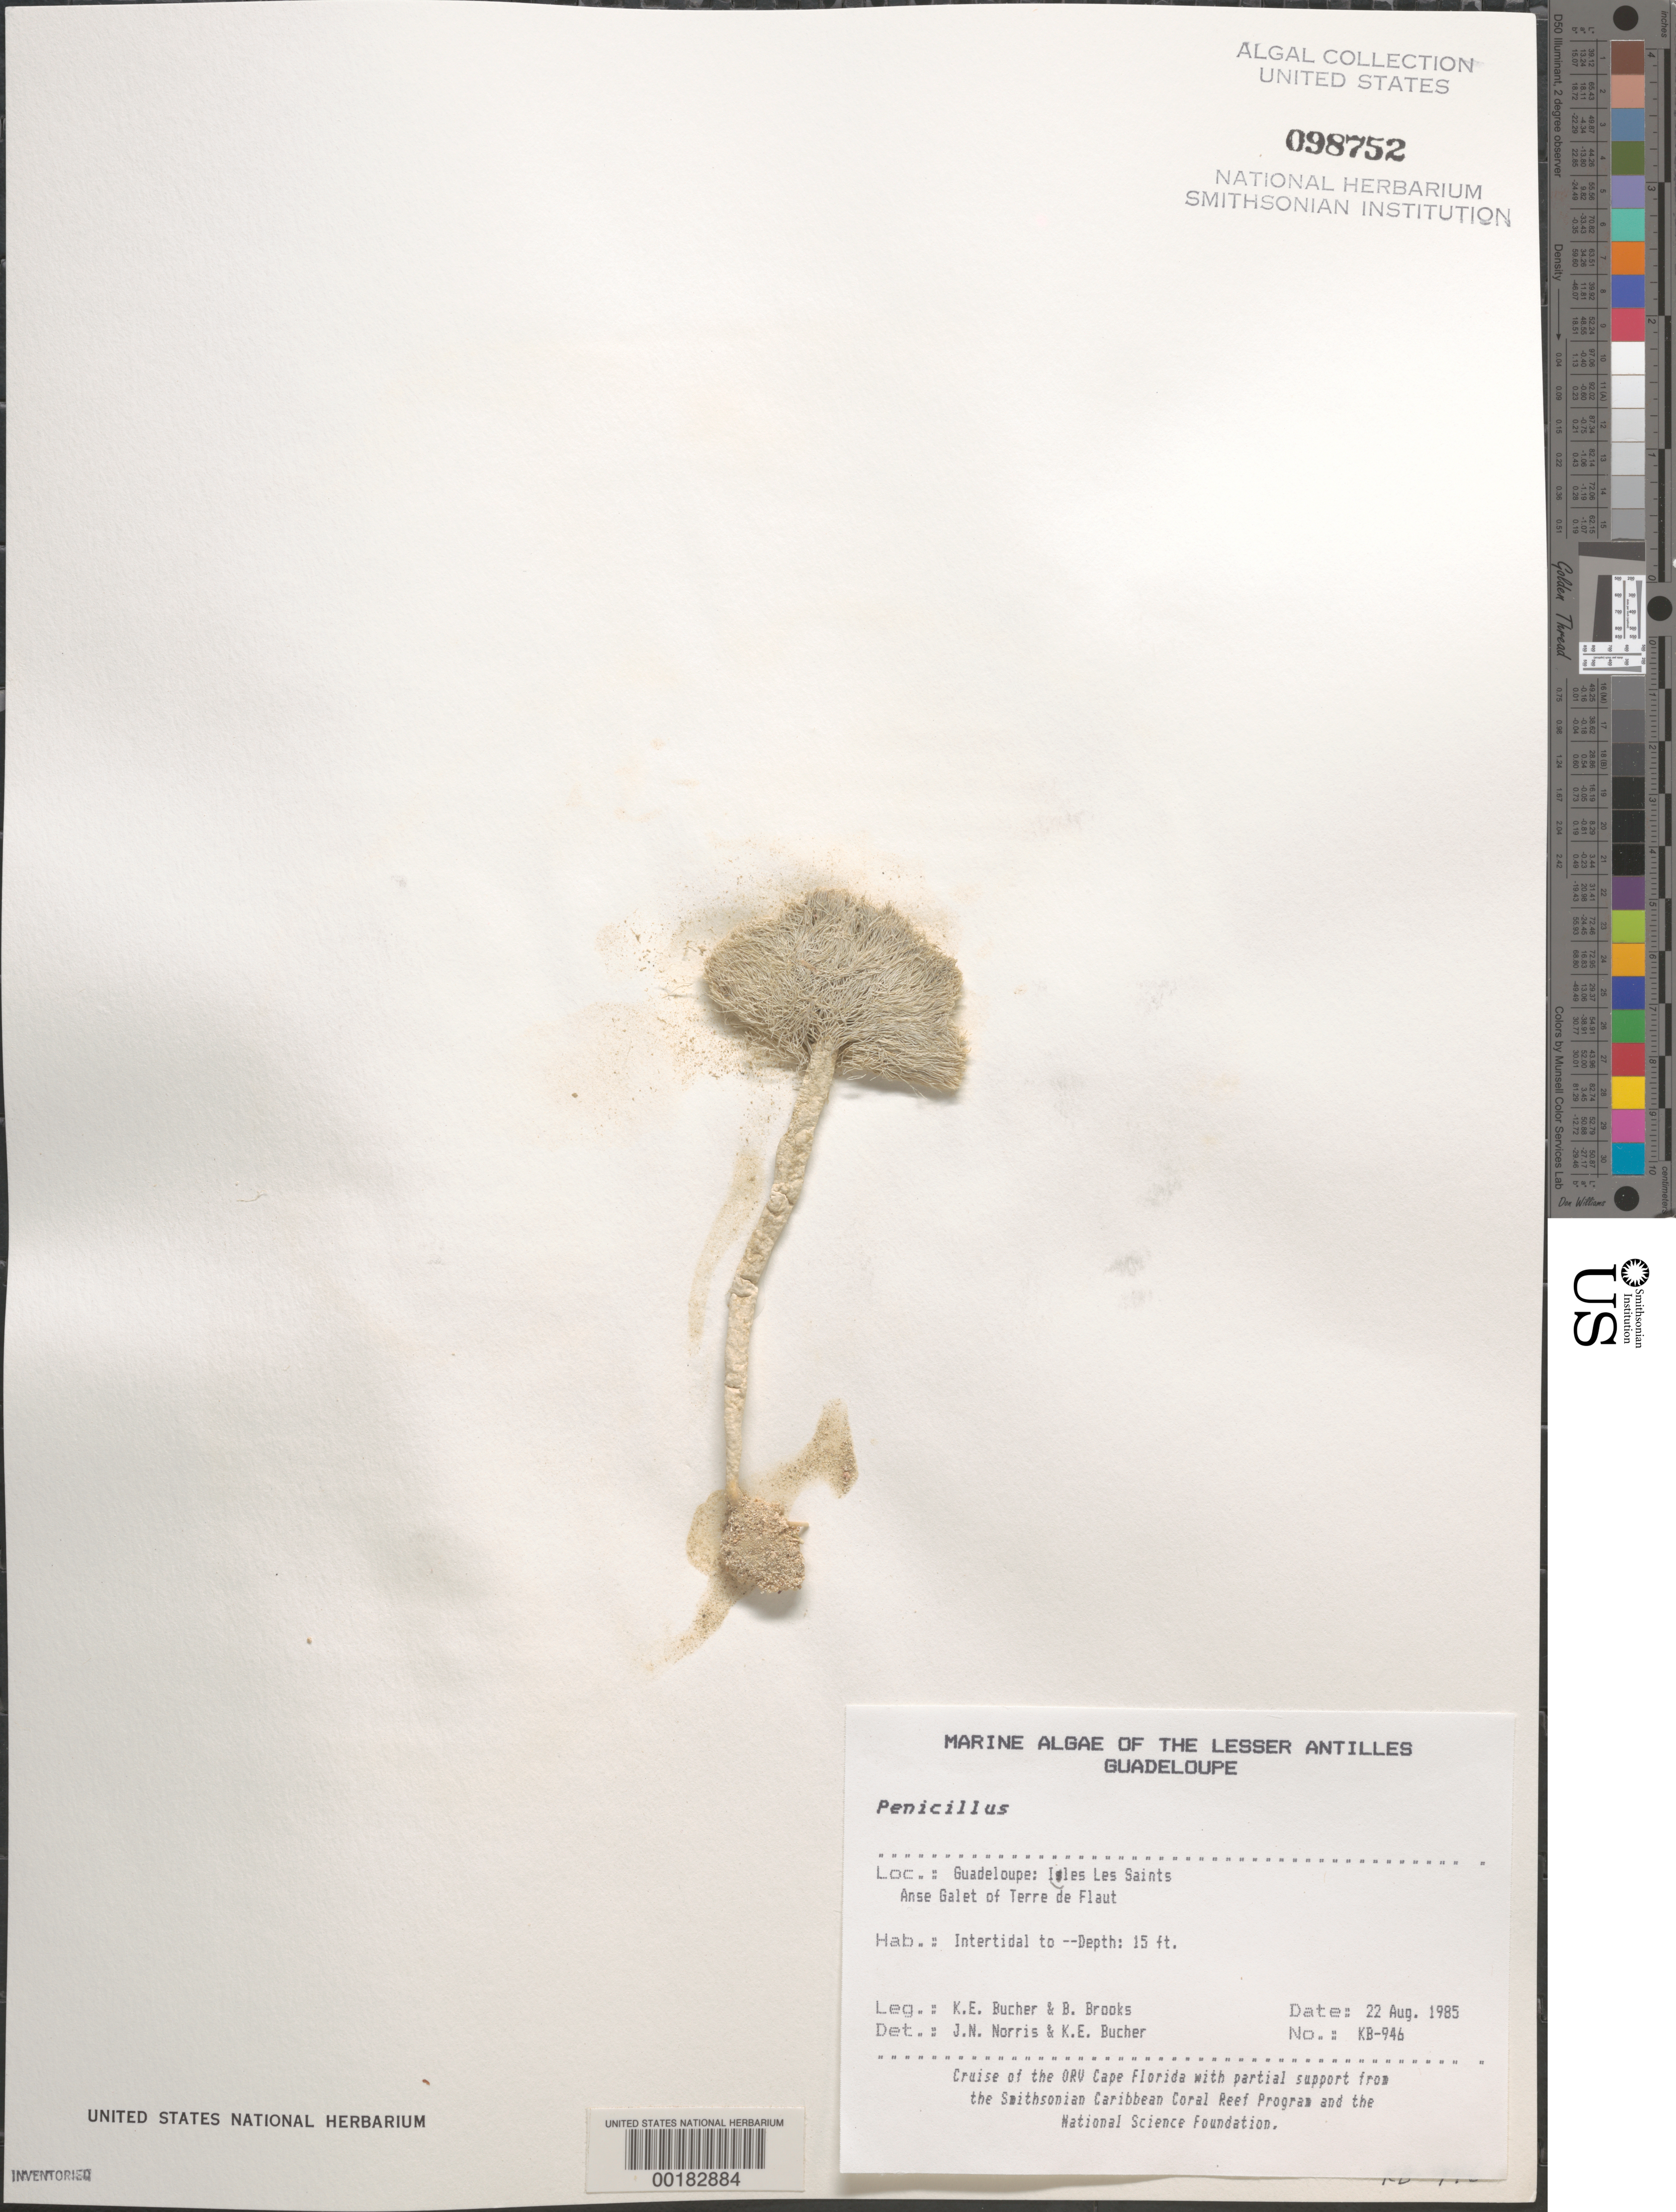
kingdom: Plantae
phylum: Chlorophyta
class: Ulvophyceae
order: Bryopsidales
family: Udoteaceae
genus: Penicillus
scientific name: Penicillus sp.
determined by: Norris, J. N.; Bucher, K. E.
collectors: K. E. Bucher & B. Brooks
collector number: Kb-946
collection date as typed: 22 Aug 1985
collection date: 1985-08-22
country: Guadeloupe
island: Iles des Saintes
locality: Anse Galet off Terre de Flaut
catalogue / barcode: US 98752